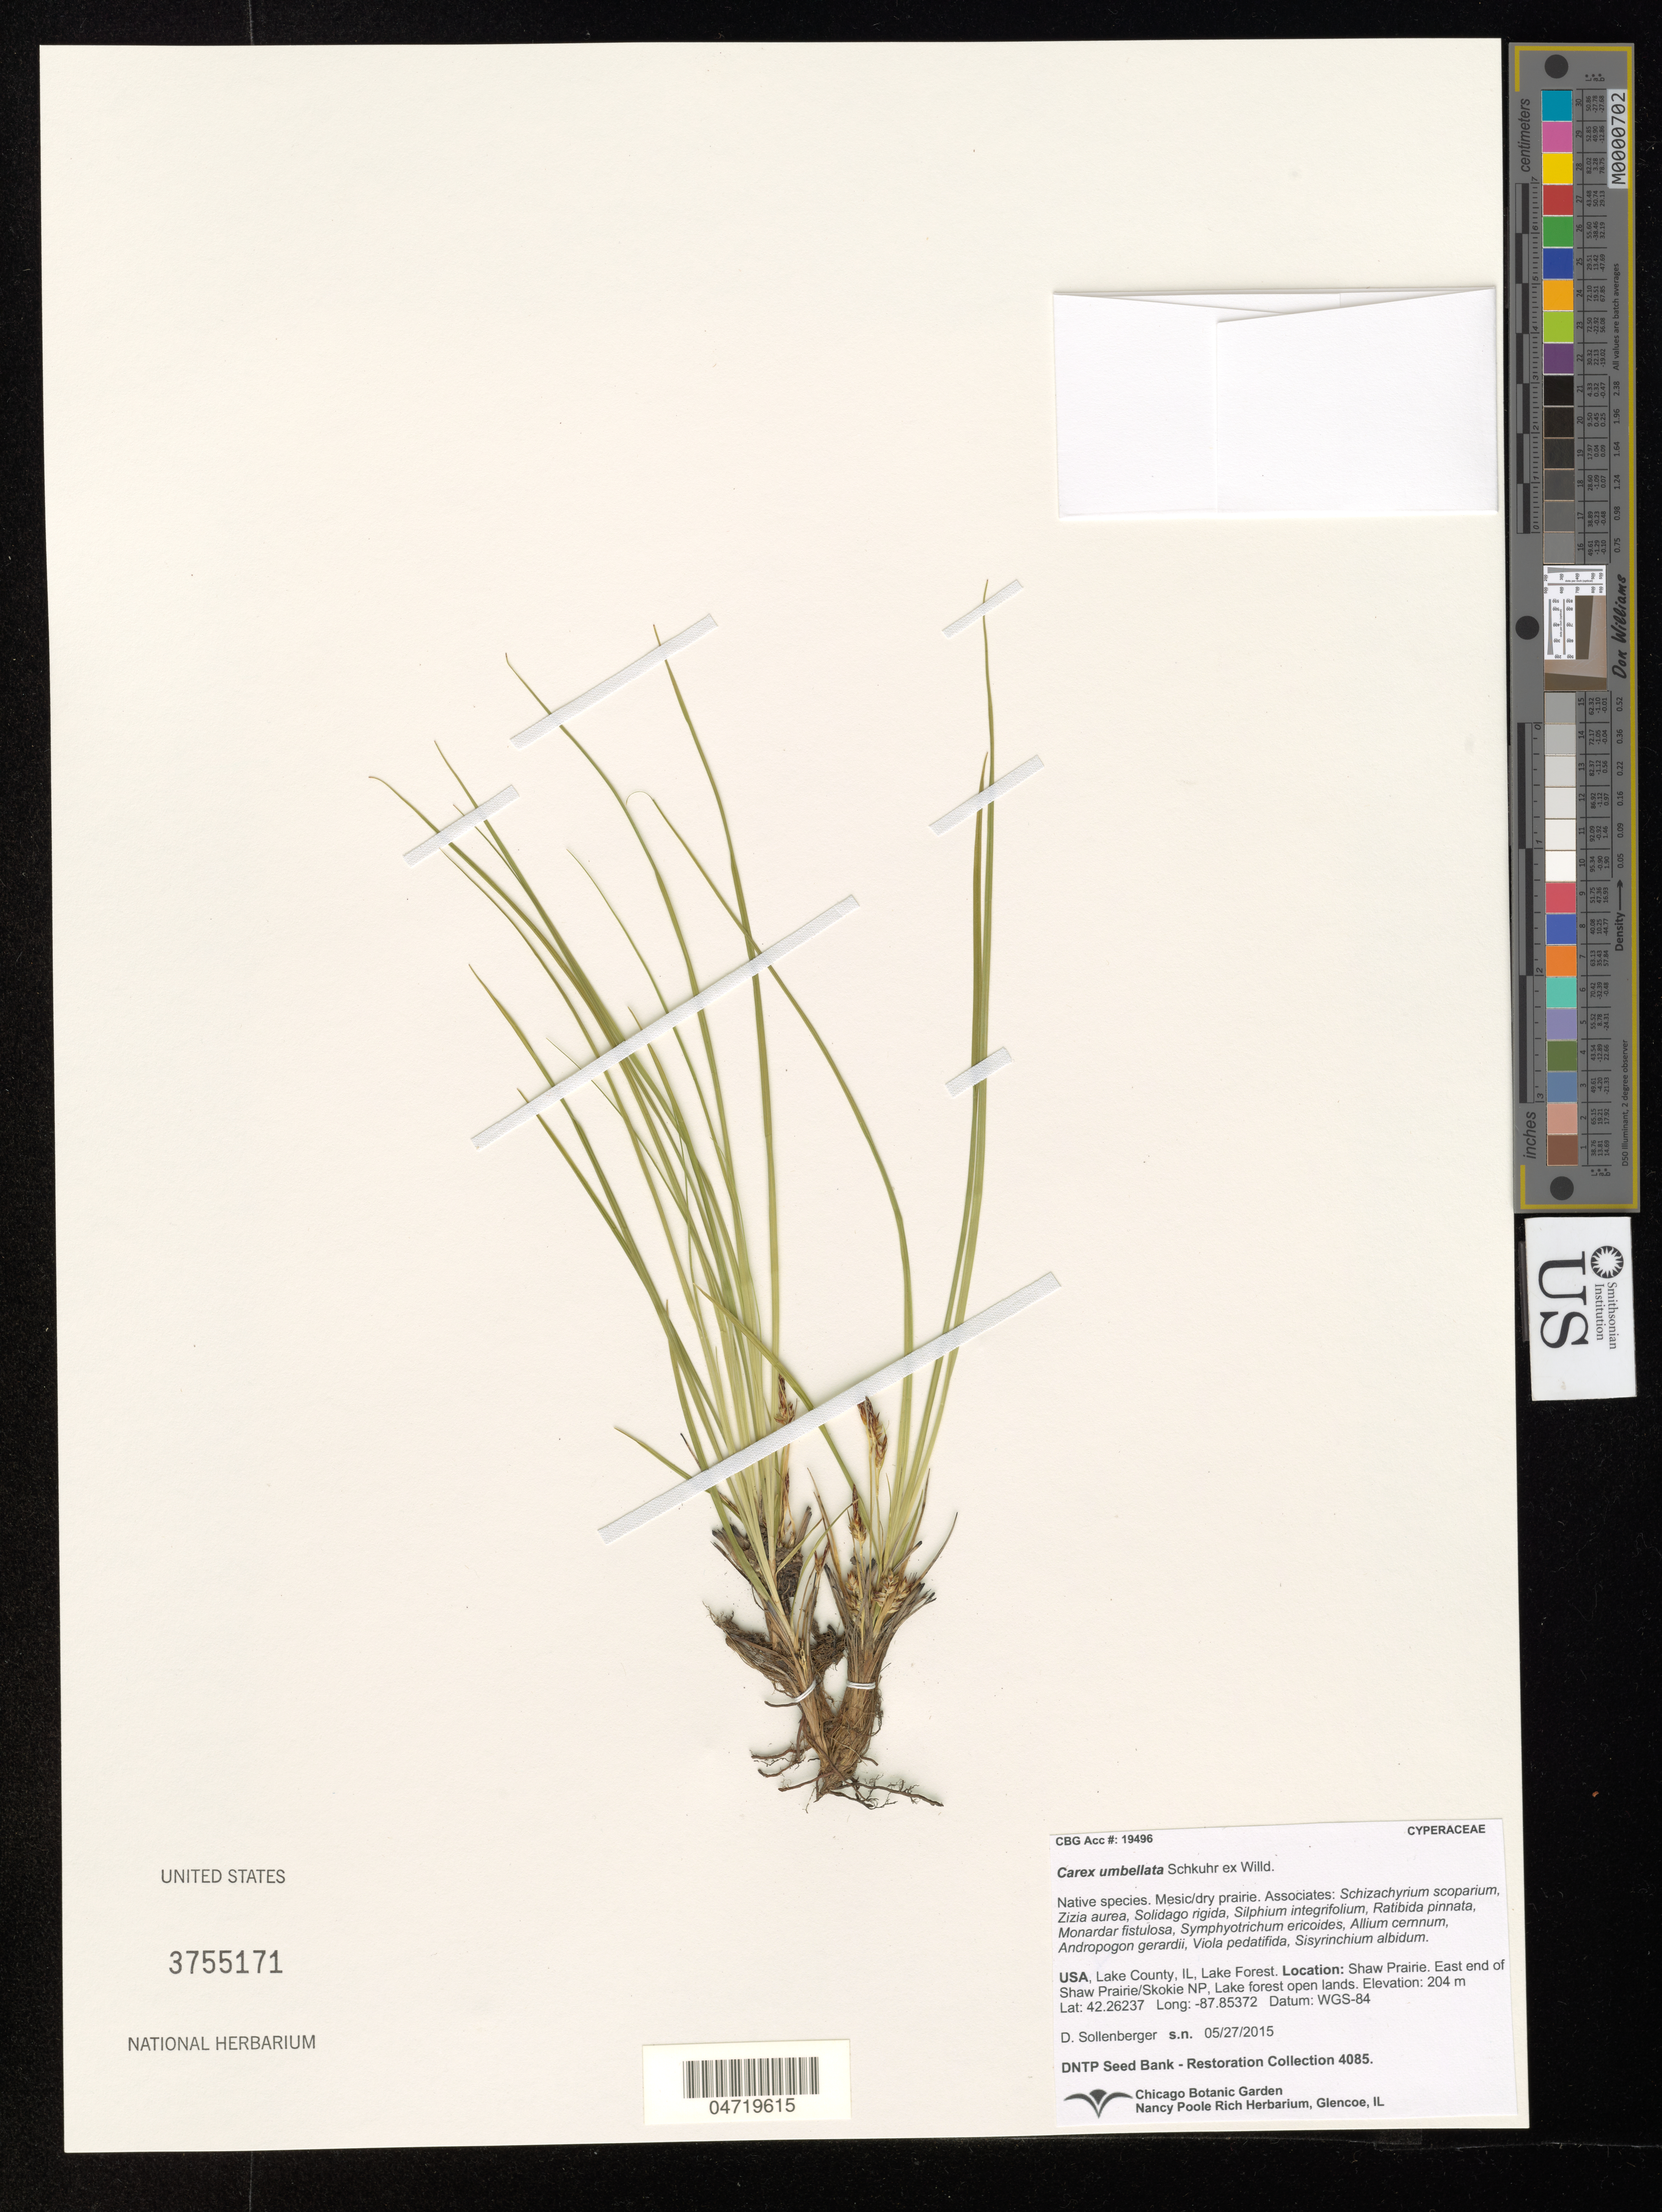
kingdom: Plantae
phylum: Tracheophyta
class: Liliopsida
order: Poales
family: Cyperaceae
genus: Carex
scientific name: Carex umbellata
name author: Schkuhr ex Willd.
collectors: D. Sollenberger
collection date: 2015-05-27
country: United States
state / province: Illinois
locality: Lake County, IL, Lake Forest. Shaw Prairie. East end of Shaw Prairie/Skokie NP, Lake forest open lands.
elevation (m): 204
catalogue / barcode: US 3755171